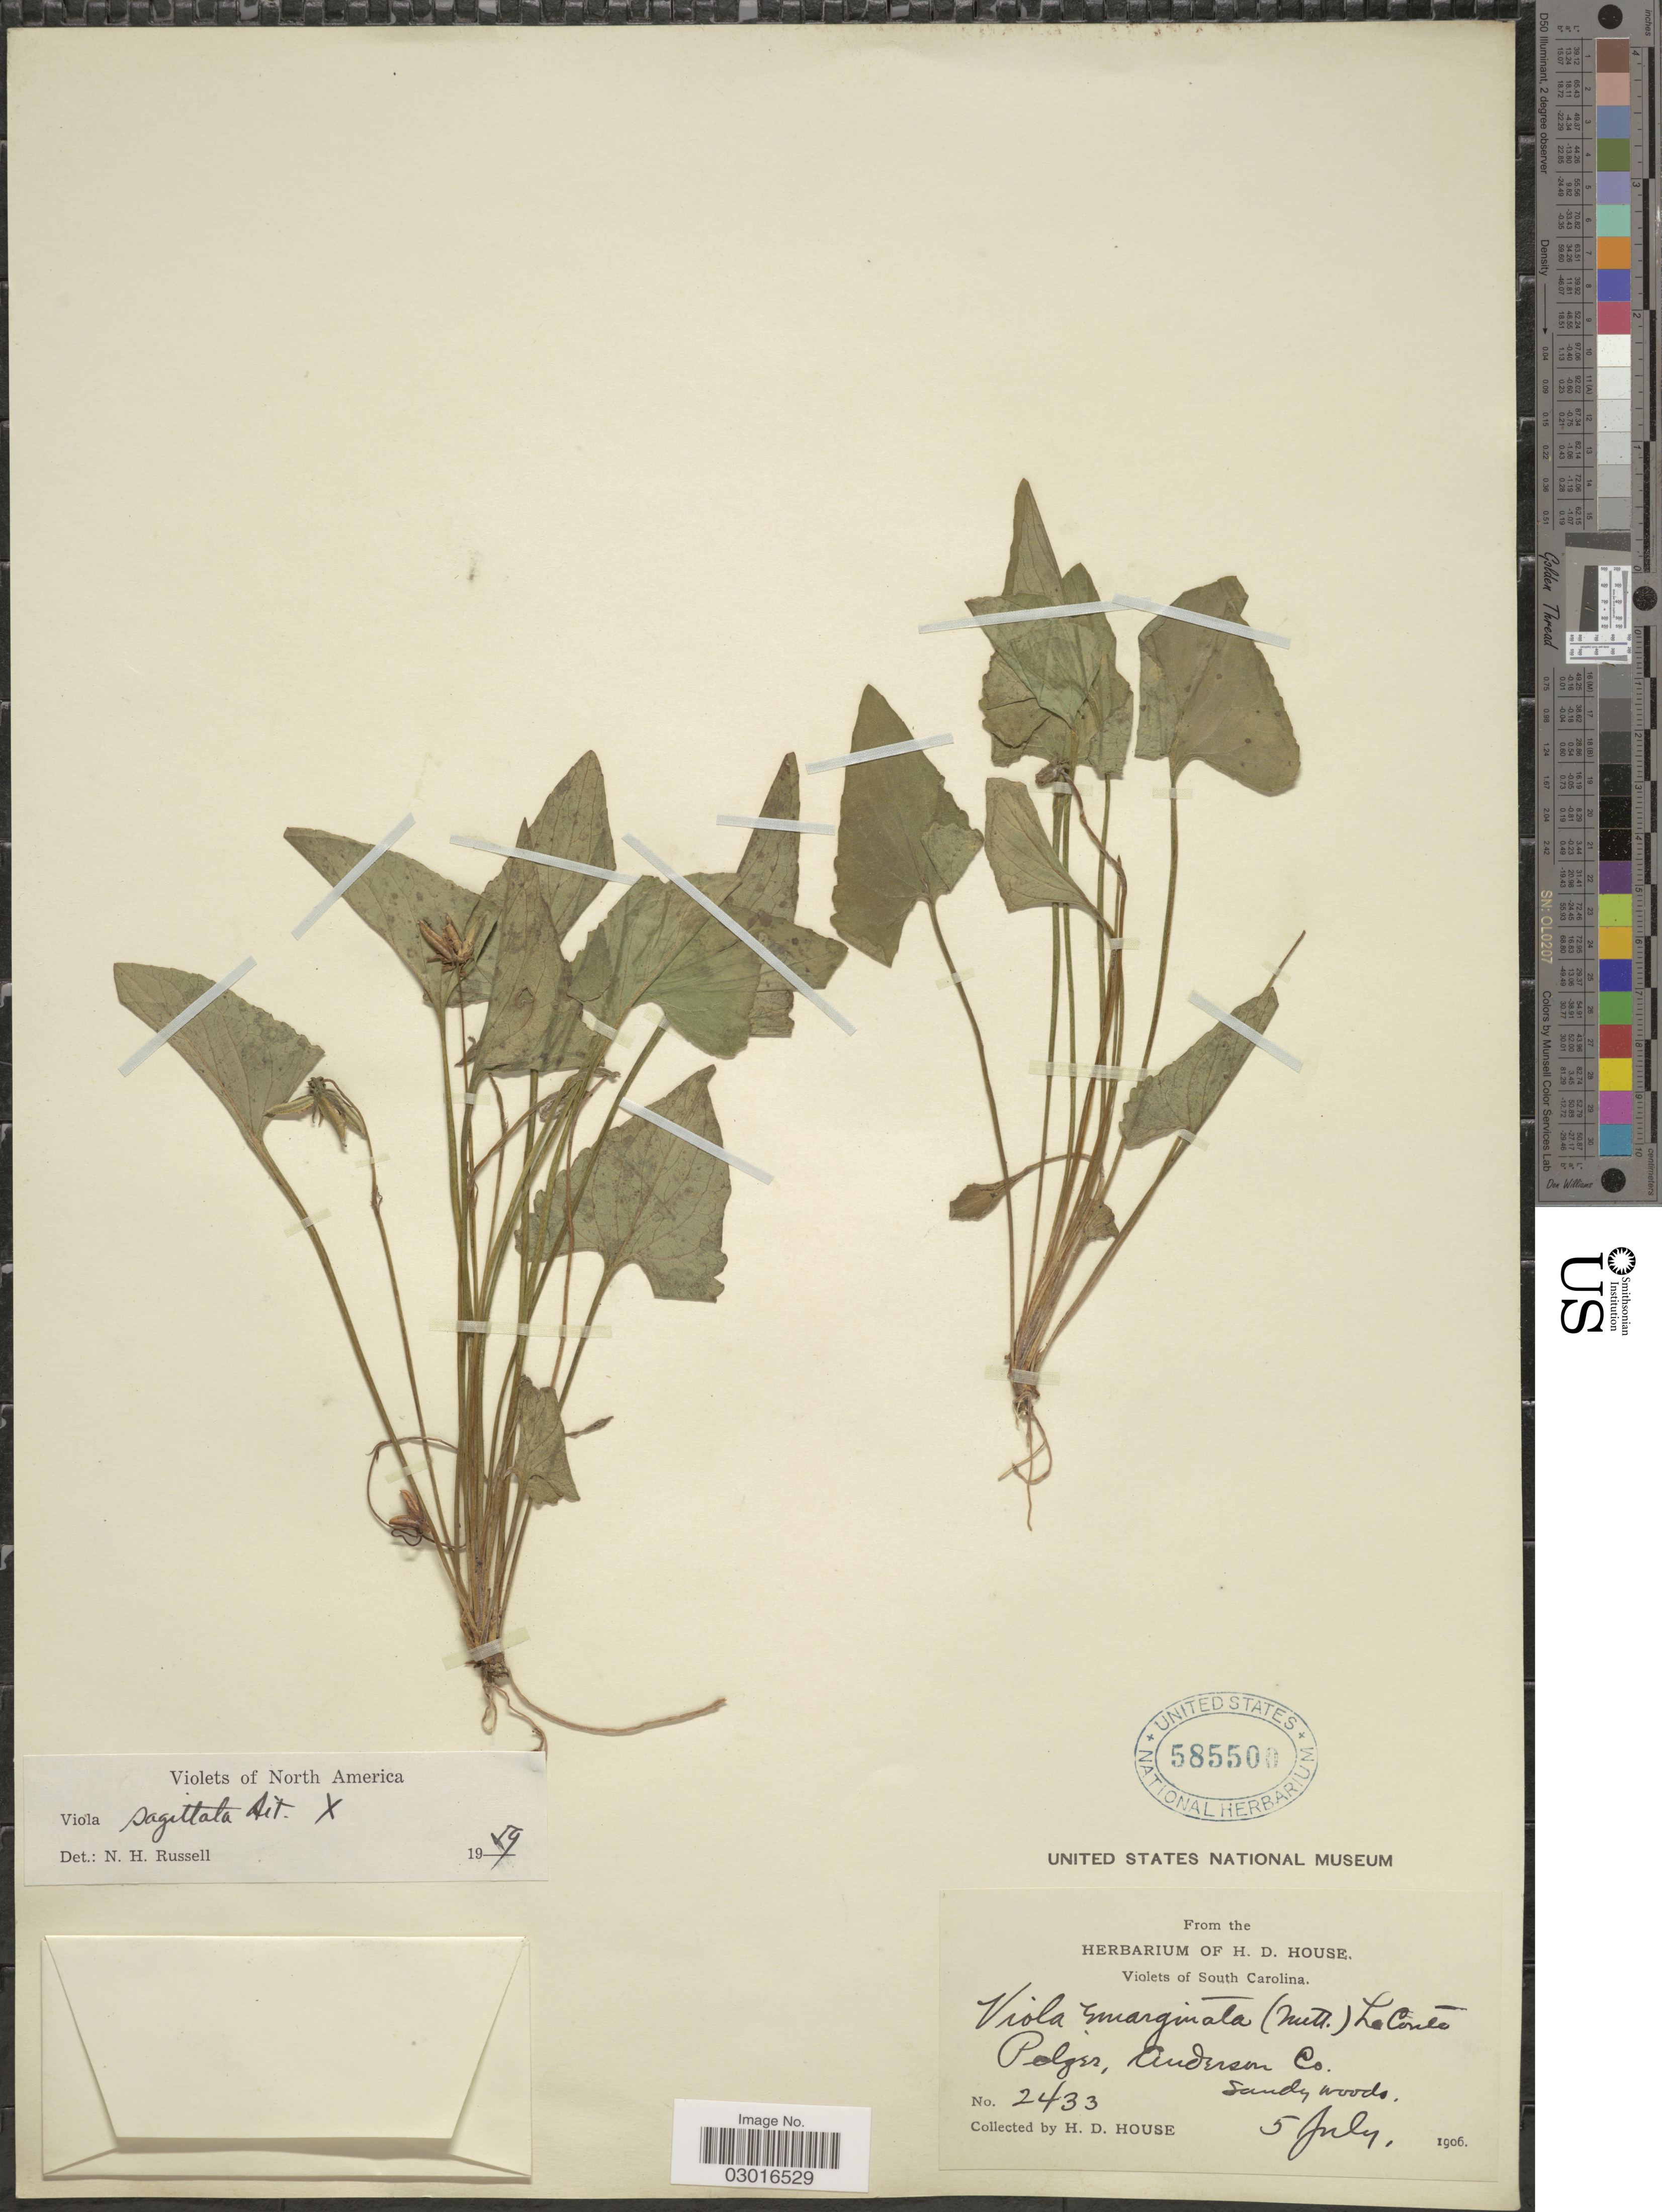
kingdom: Plantae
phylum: Tracheophyta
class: Magnoliopsida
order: Malpighiales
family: Violaceae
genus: Viola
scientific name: Viola sagittata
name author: Aiton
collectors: H. D. House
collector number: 2433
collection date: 1906-07-05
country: United States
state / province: South Carolina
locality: Pelzer, Andersen Co.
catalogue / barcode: US 585500